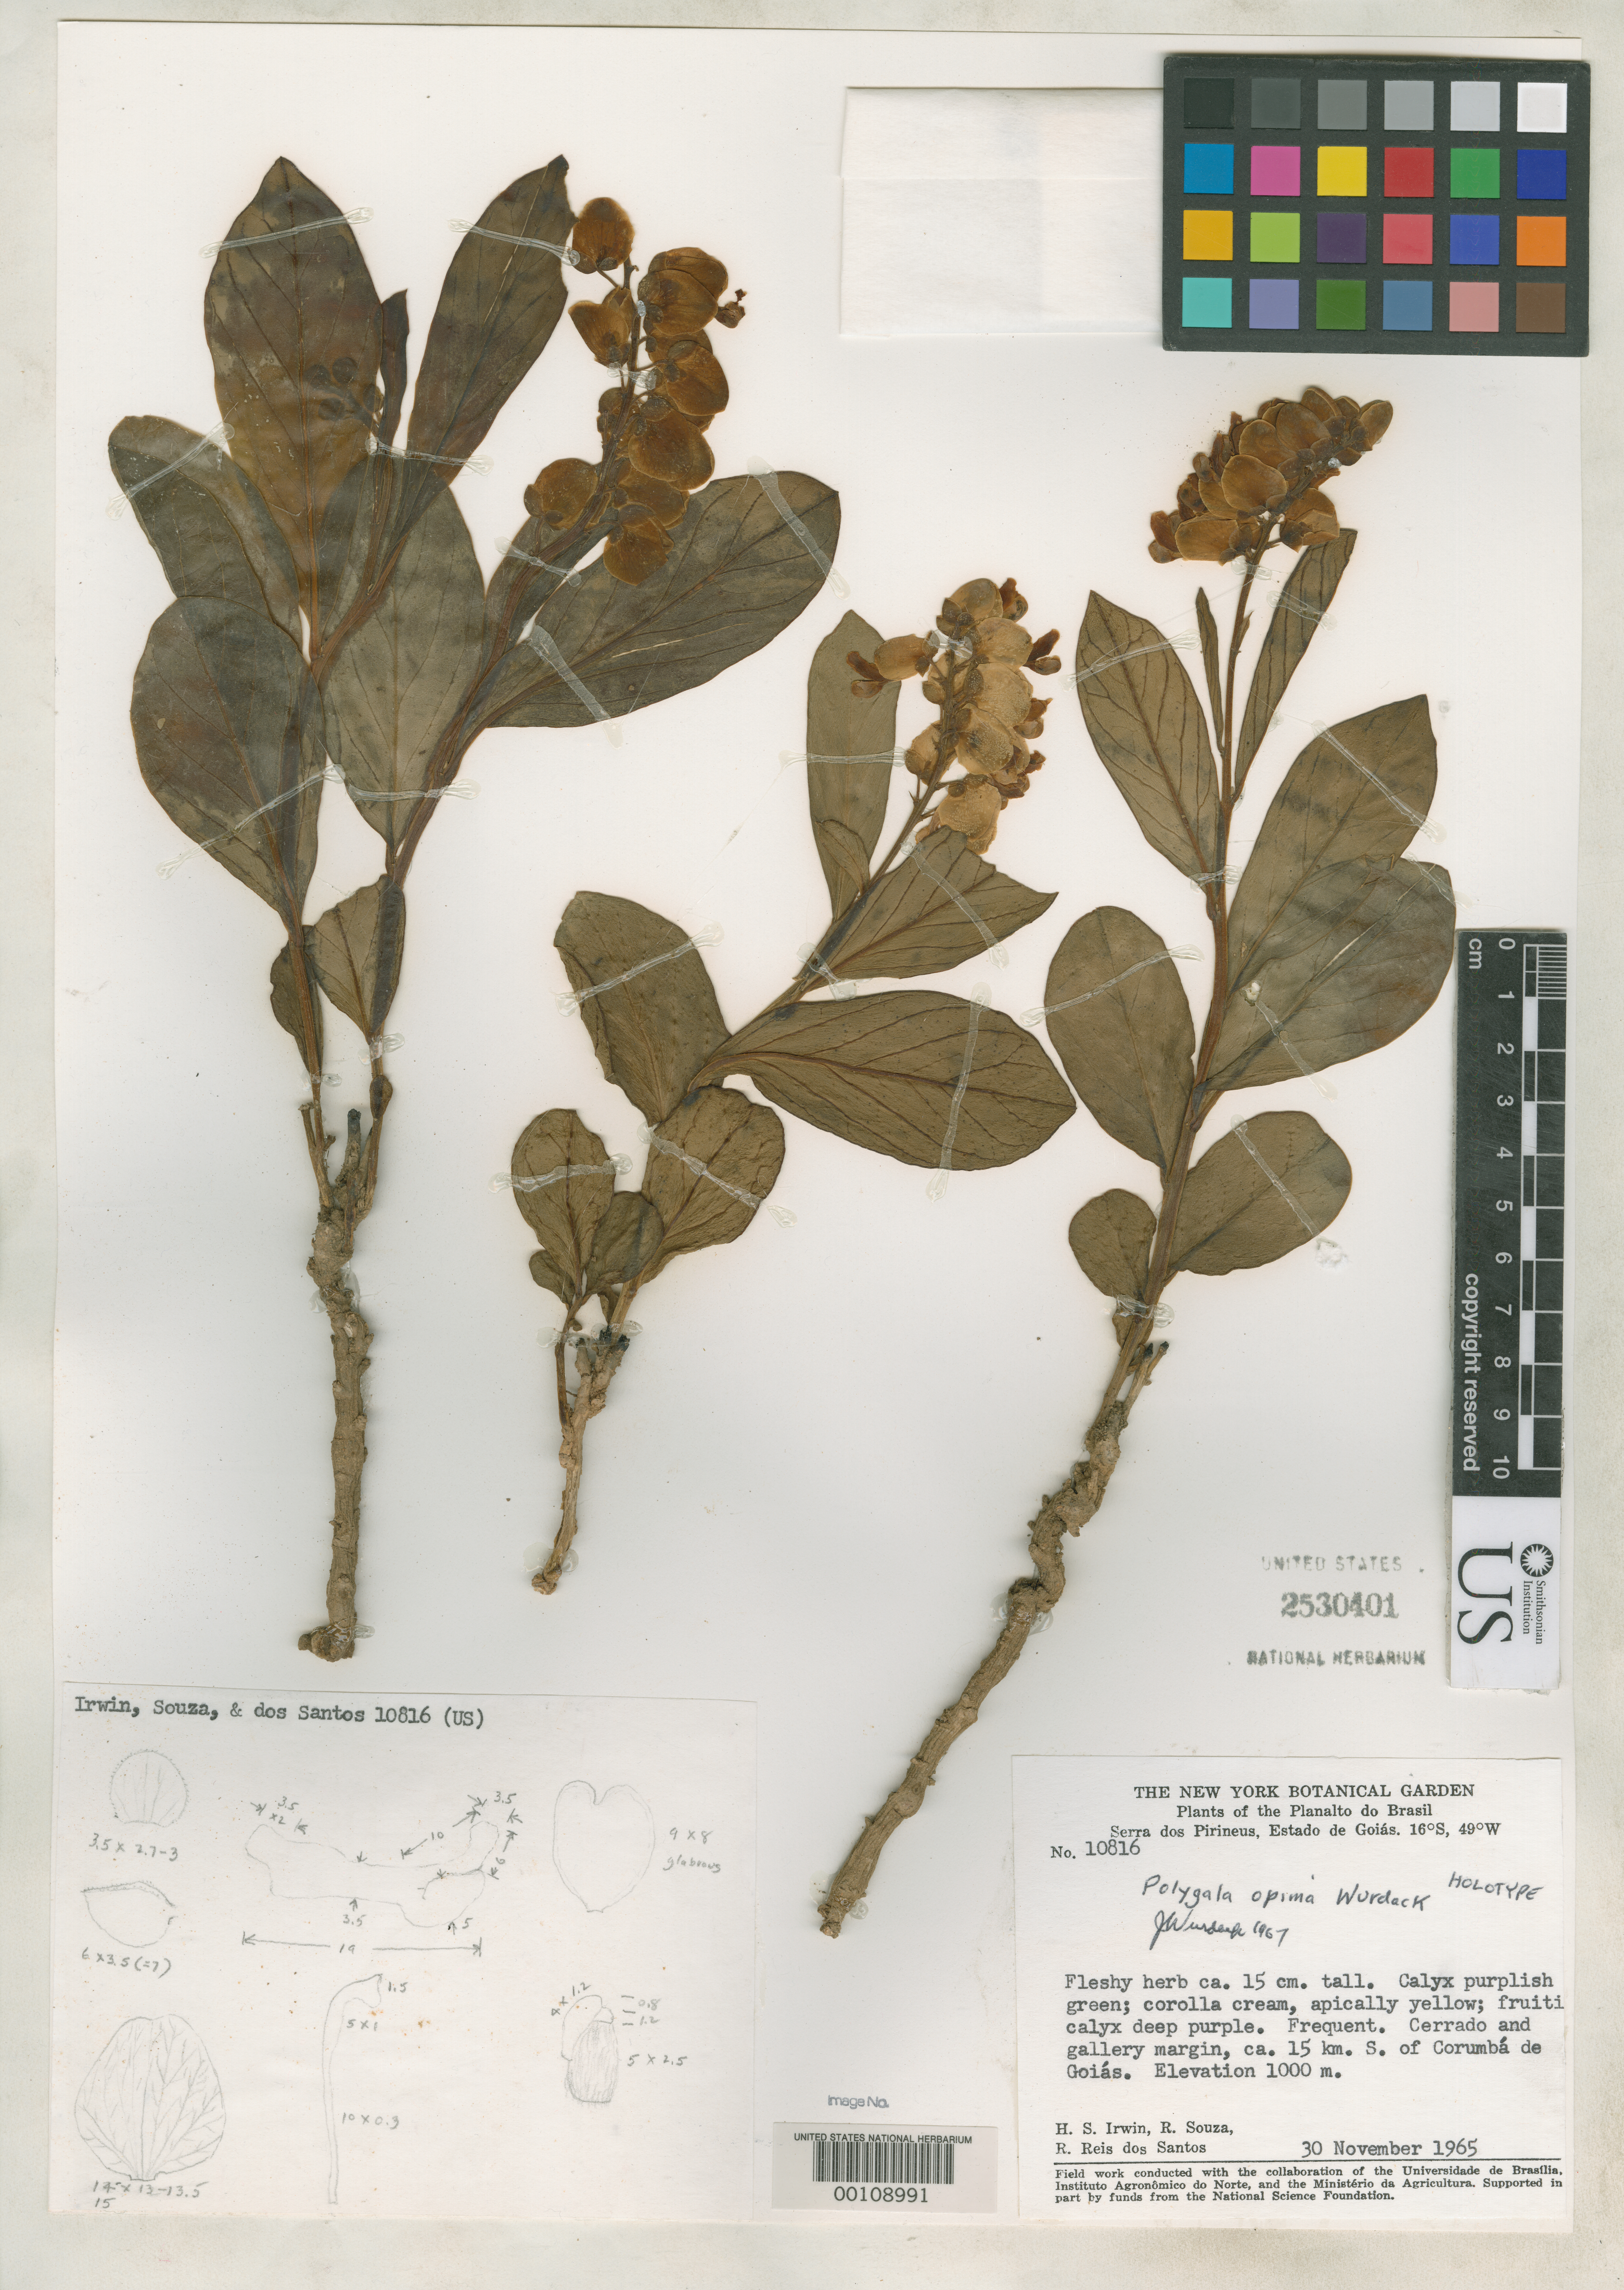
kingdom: Plantae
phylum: Tracheophyta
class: Magnoliopsida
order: Fabales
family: Polygalaceae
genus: Polygala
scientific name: Polygala opima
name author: Wurdack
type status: Holotype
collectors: H. Irwin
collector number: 10816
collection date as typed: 30 Nov 1965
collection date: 1965-11-30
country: Brazil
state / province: Goiás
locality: Serra dos Pirineus.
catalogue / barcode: US 2530401